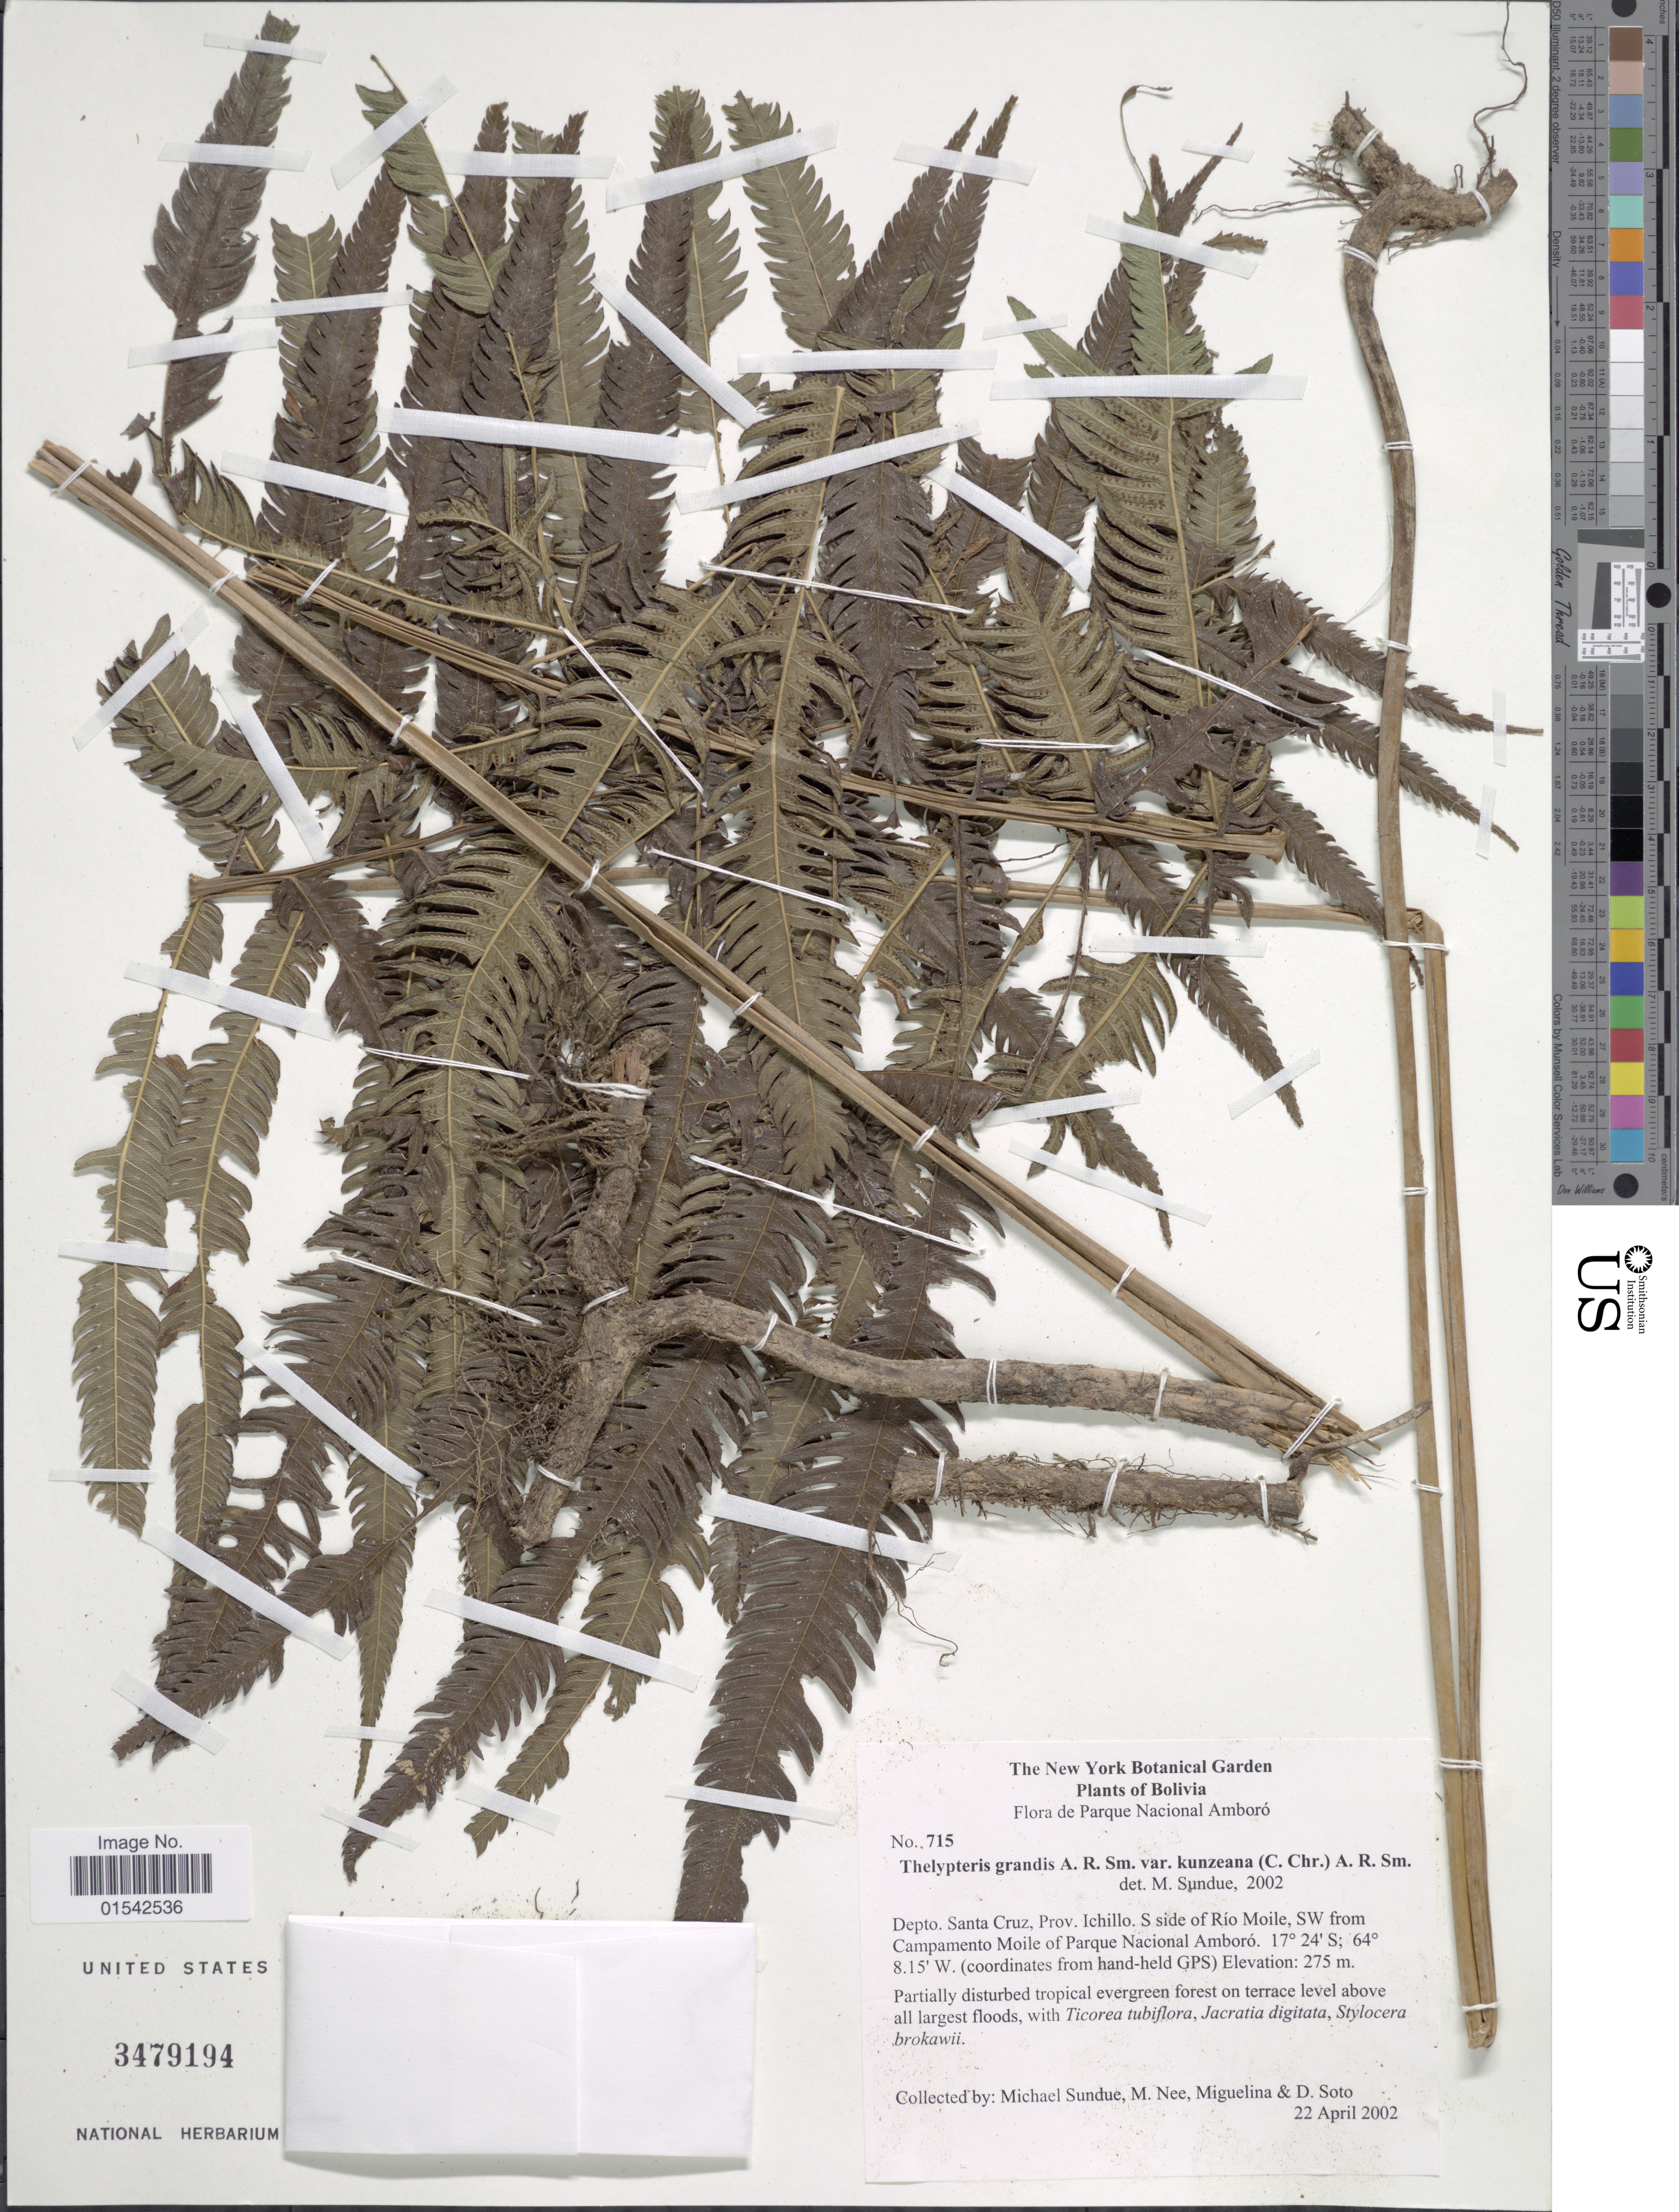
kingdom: Plantae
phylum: Tracheophyta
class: Polypodiopsida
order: Polypodiales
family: Thelypteridaceae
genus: Cyclosorus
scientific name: Cyclosorus grandis (A.R. Sm.) comb. nov., ined 2015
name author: (A.R. Sm.)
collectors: M. Sundue, M. Nee, M. Soto Arenas & D. Soto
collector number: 715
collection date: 2002-04-22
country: Bolivia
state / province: Santa Cruz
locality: Prov. Ichillo. S side of Río Moile, SW from Campamento Moile of Parque Nacional Amboró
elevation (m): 275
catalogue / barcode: US 3479194